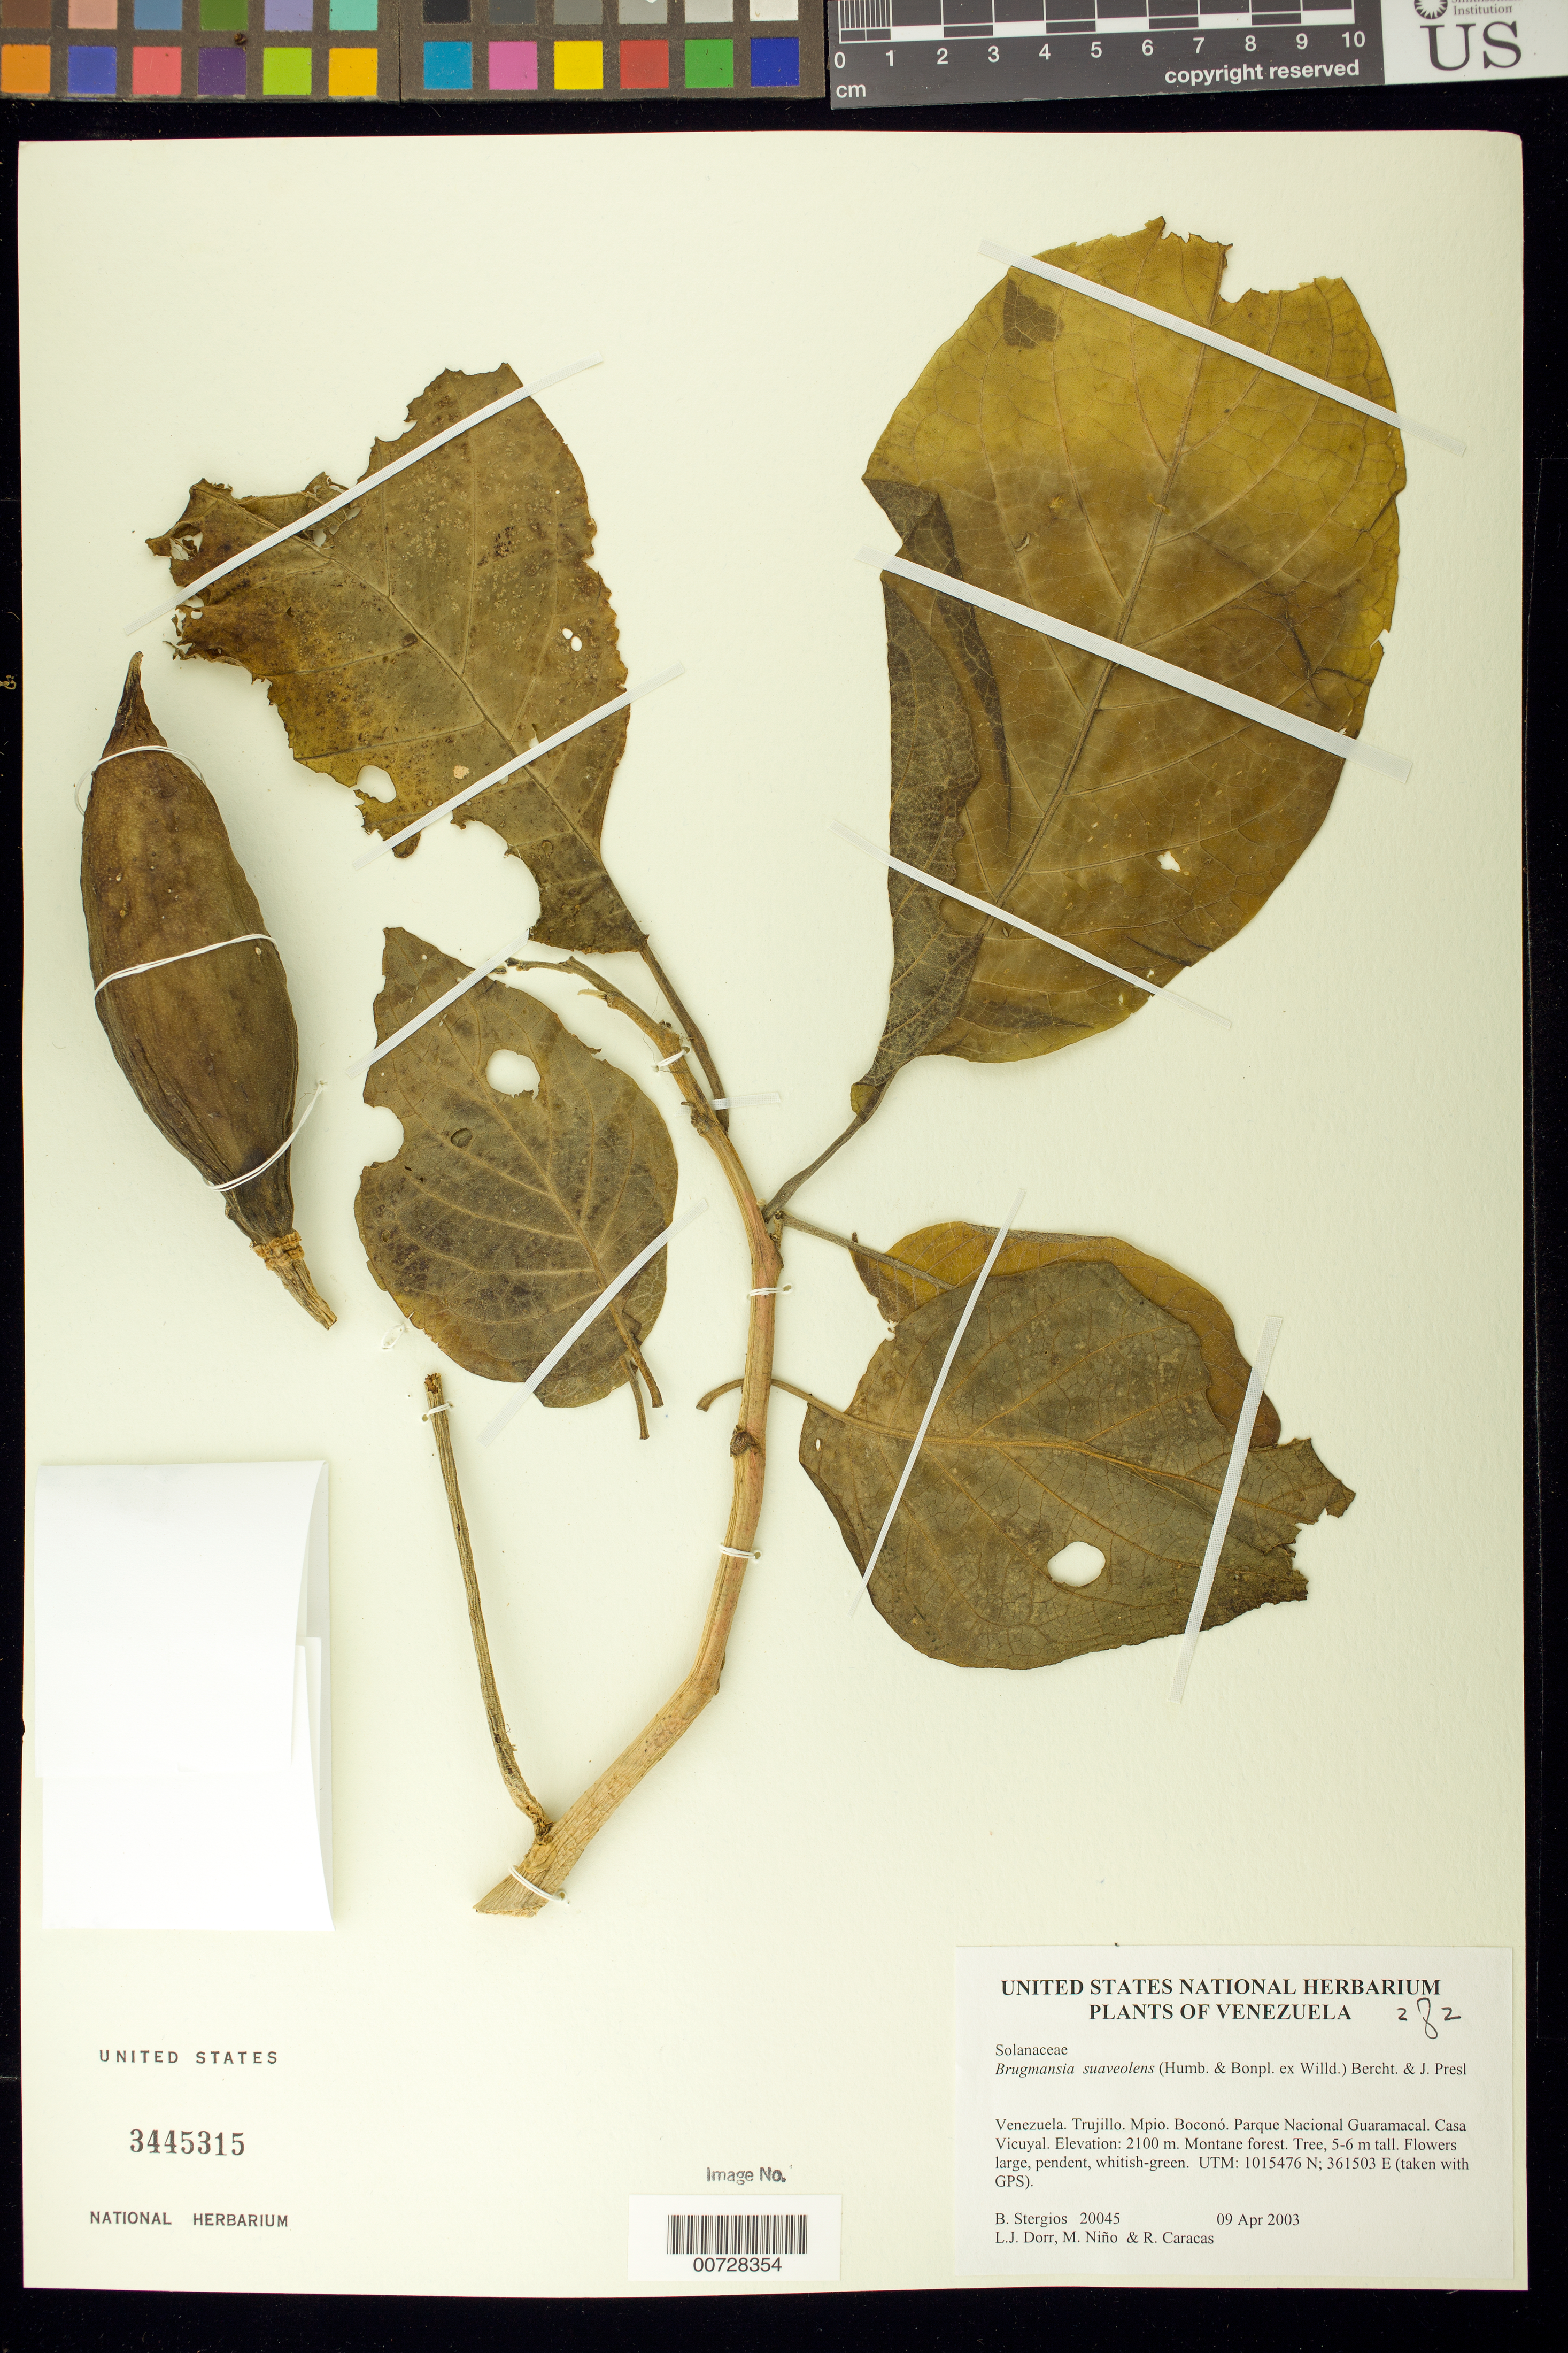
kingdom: Plantae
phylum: Tracheophyta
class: Magnoliopsida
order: Solanales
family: Solanaceae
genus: Brugmansia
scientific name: Brugmansia suaveolens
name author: (Humb. & Bonpl. ex Willd.) Brecht. & J. Presl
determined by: Dorr, L. J., (BOT), Smithsonian Institution - National Museum of Natural History (UNITED STATES)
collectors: B. G. Stergios, L. J. Dorr, S. M. Niño & R. Caracas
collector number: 20045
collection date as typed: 09 Apr 2003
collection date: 2003-04-09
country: Venezuela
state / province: Trujillo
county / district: Boconó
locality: Parque Nacional Guaramacal. Casa Vicuyal.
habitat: Montane forest.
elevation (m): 2100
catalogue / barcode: US 3445315